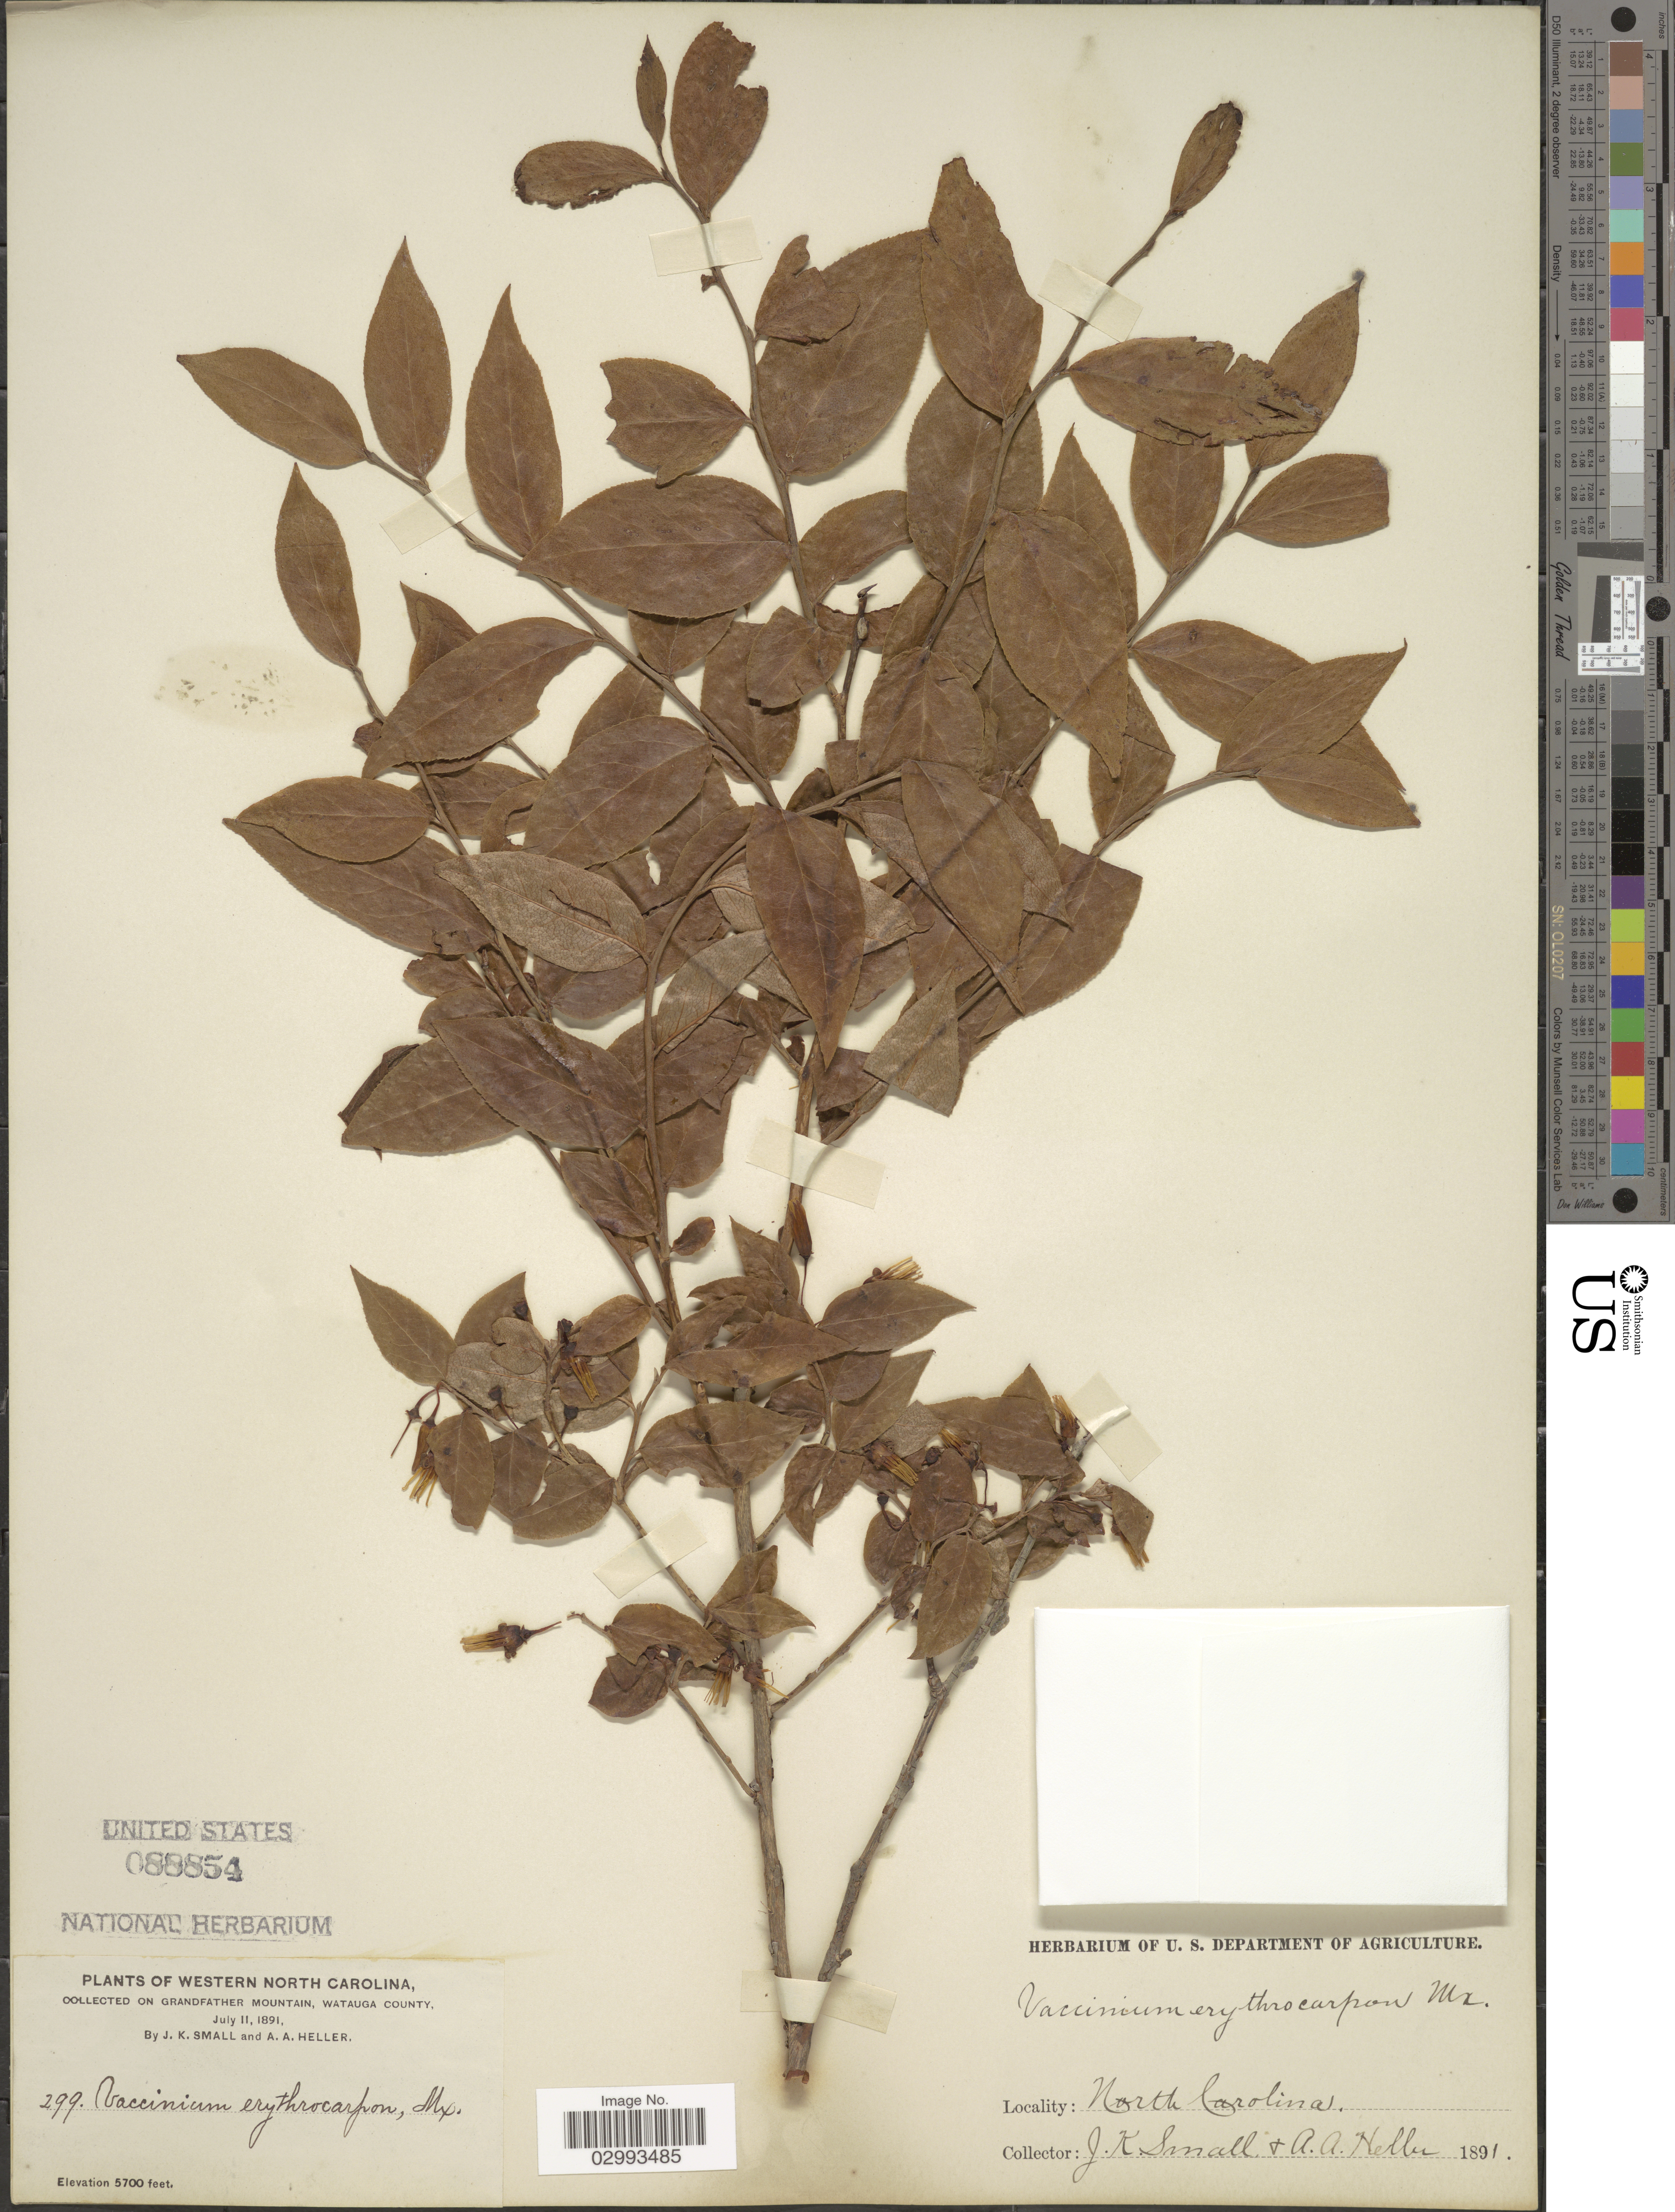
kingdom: Plantae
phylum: Tracheophyta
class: Magnoliopsida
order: Ericales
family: Ericaceae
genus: Hugeria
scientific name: Hugeria erythrocarpa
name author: (Michx.) Small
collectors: J. K. Small & A. A. Heller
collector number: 299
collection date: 1891-07-11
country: United States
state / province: North Carolina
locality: Western North Carolina. On Grandfather Mountain, Watauga County.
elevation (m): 1737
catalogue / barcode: US 88854